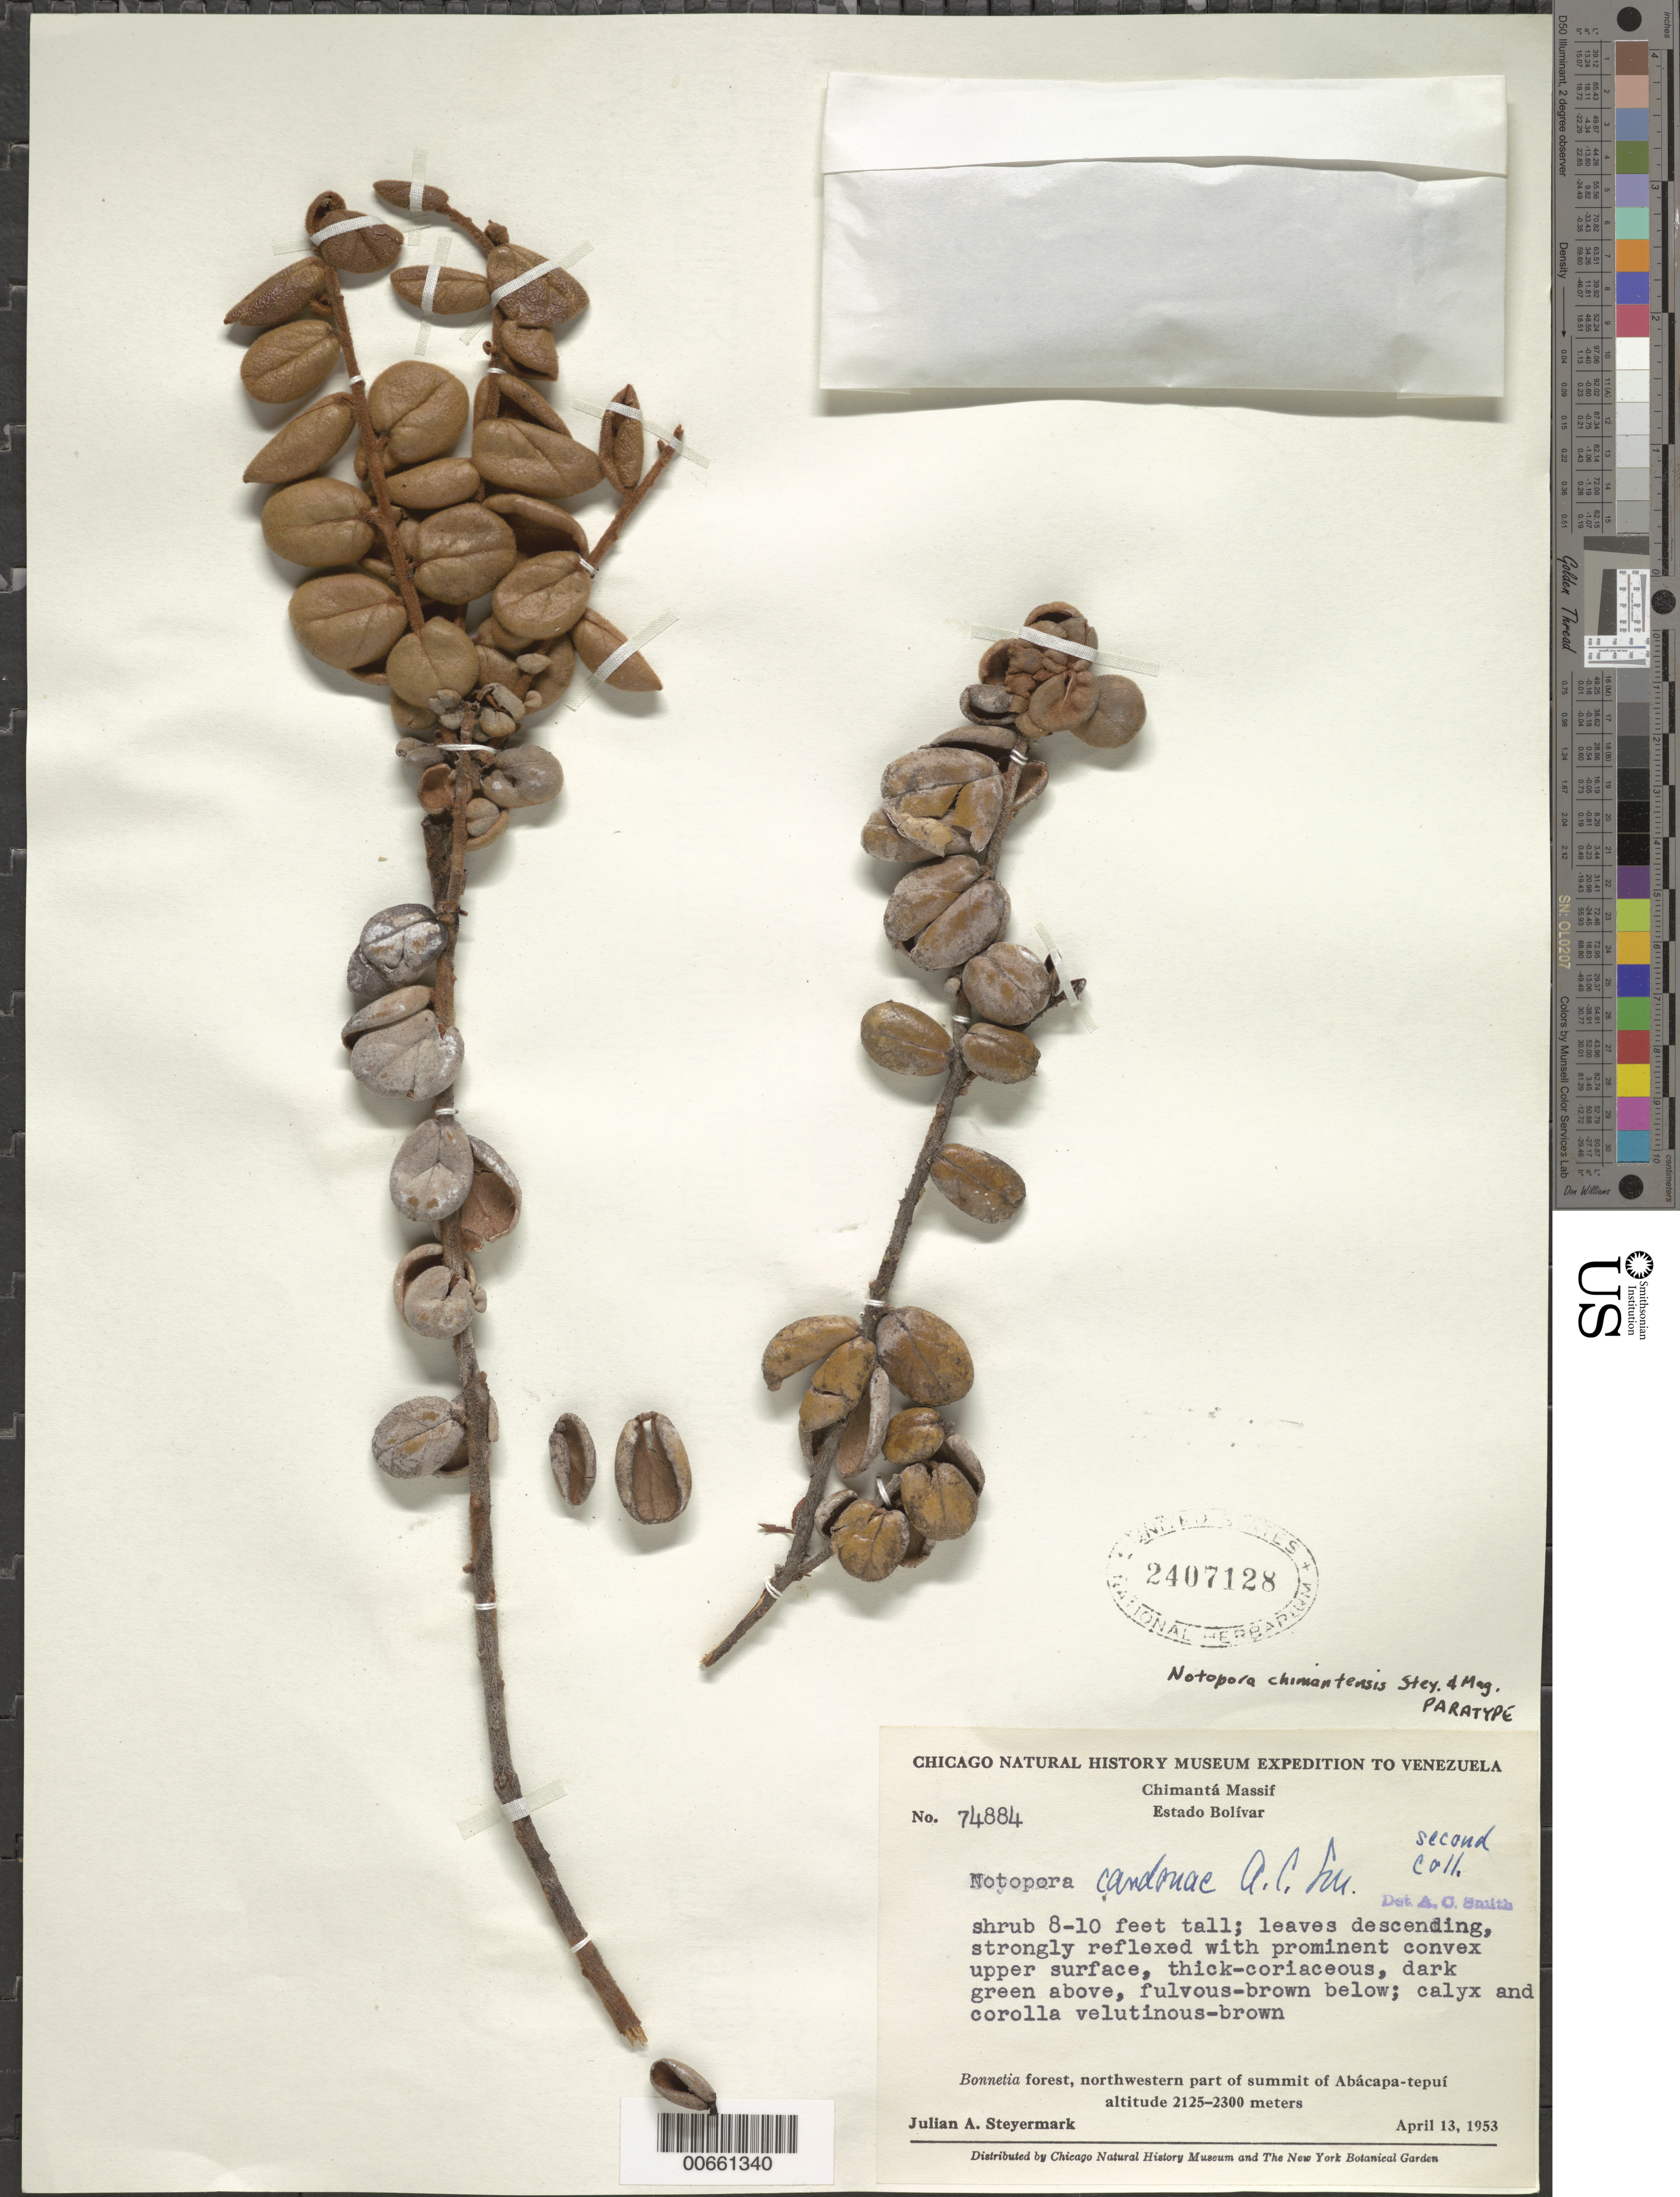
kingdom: Plantae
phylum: Tracheophyta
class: Magnoliopsida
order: Ericales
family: Ericaceae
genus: Notopora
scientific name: Notopora chimantensis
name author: Steyerm. & Maguire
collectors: J. Steyermark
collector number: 74884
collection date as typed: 13-Apr-53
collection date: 1953-04-13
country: Venezuela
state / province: Bolívar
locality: Chimantá Massif, Abácapa-tepuí, northwest part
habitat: Bonnetia forest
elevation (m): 2125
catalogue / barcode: US 2407128